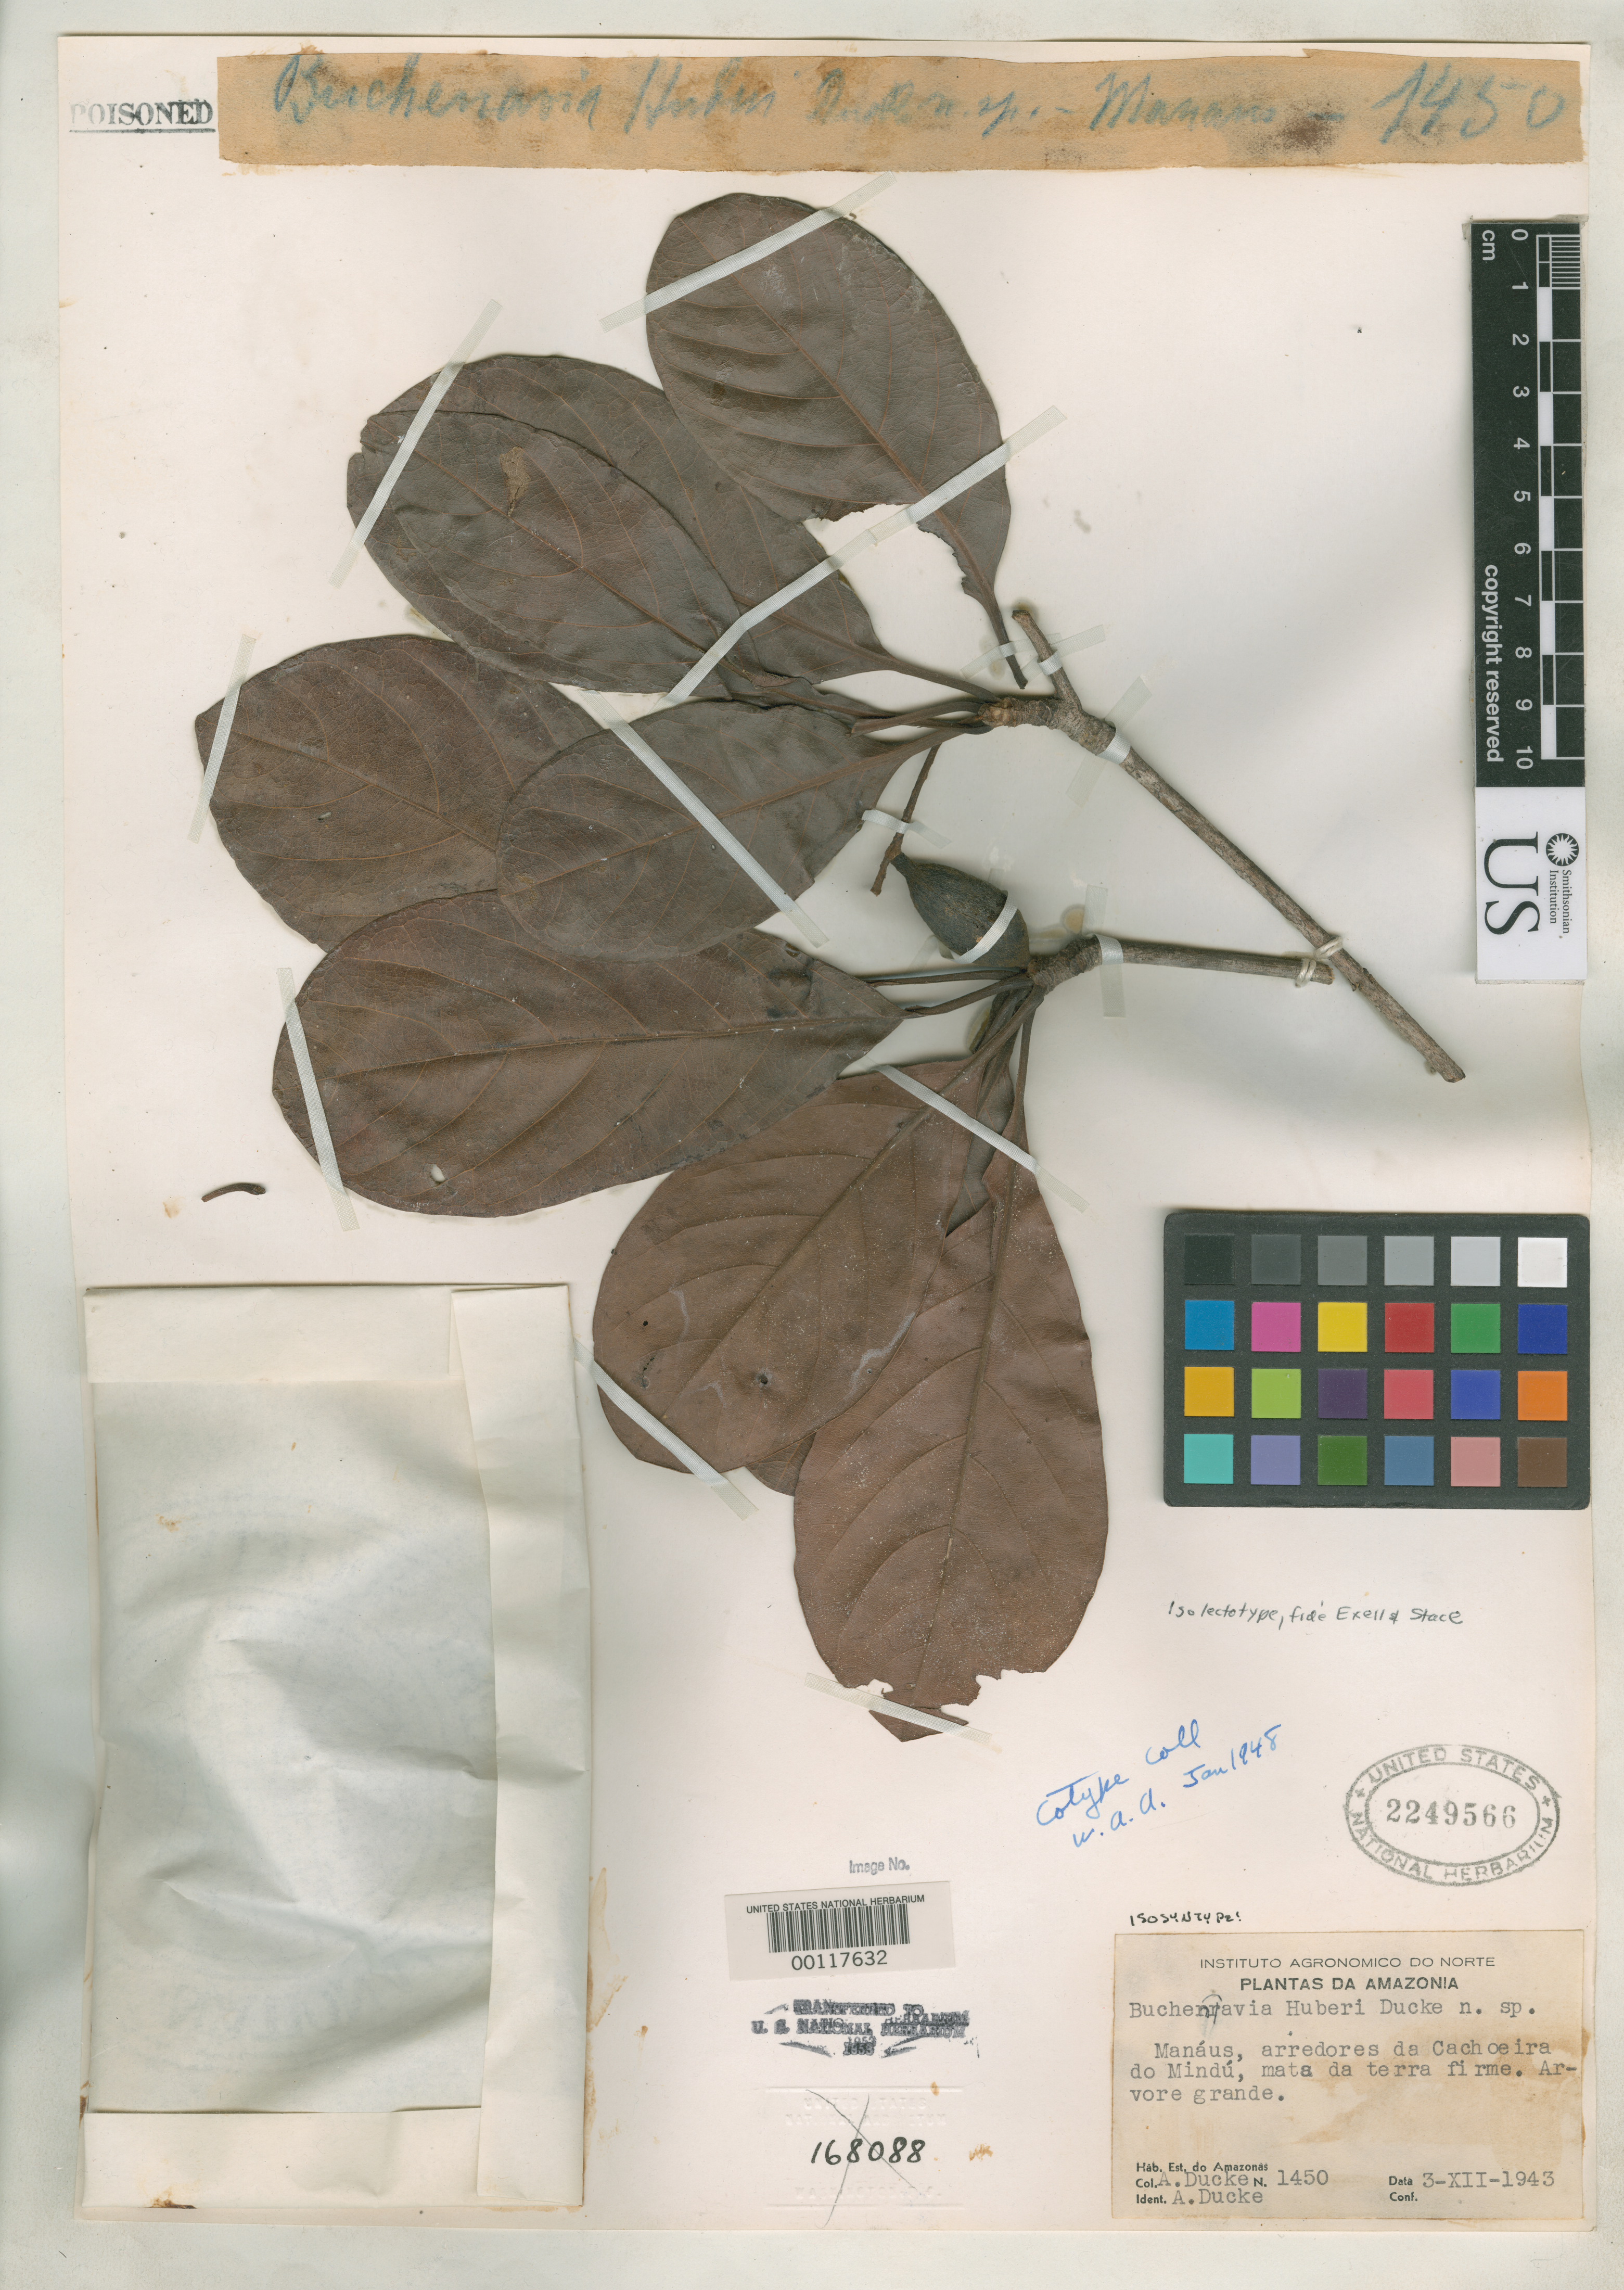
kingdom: Plantae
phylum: Tracheophyta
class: Magnoliopsida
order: Myrtales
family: Combretaceae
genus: Buchenavia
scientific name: Buchenavia huberi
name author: Ducke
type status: Isolectotype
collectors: A. Ducke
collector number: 1450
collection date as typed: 03 Dec 1943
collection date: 1943-12-03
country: Brazil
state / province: Amazonas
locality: Manáus, arredores da Cachoeira do Mindú.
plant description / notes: For further discussion of lectotypification see Taxon 20: 340 (1971).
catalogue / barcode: US 2249566